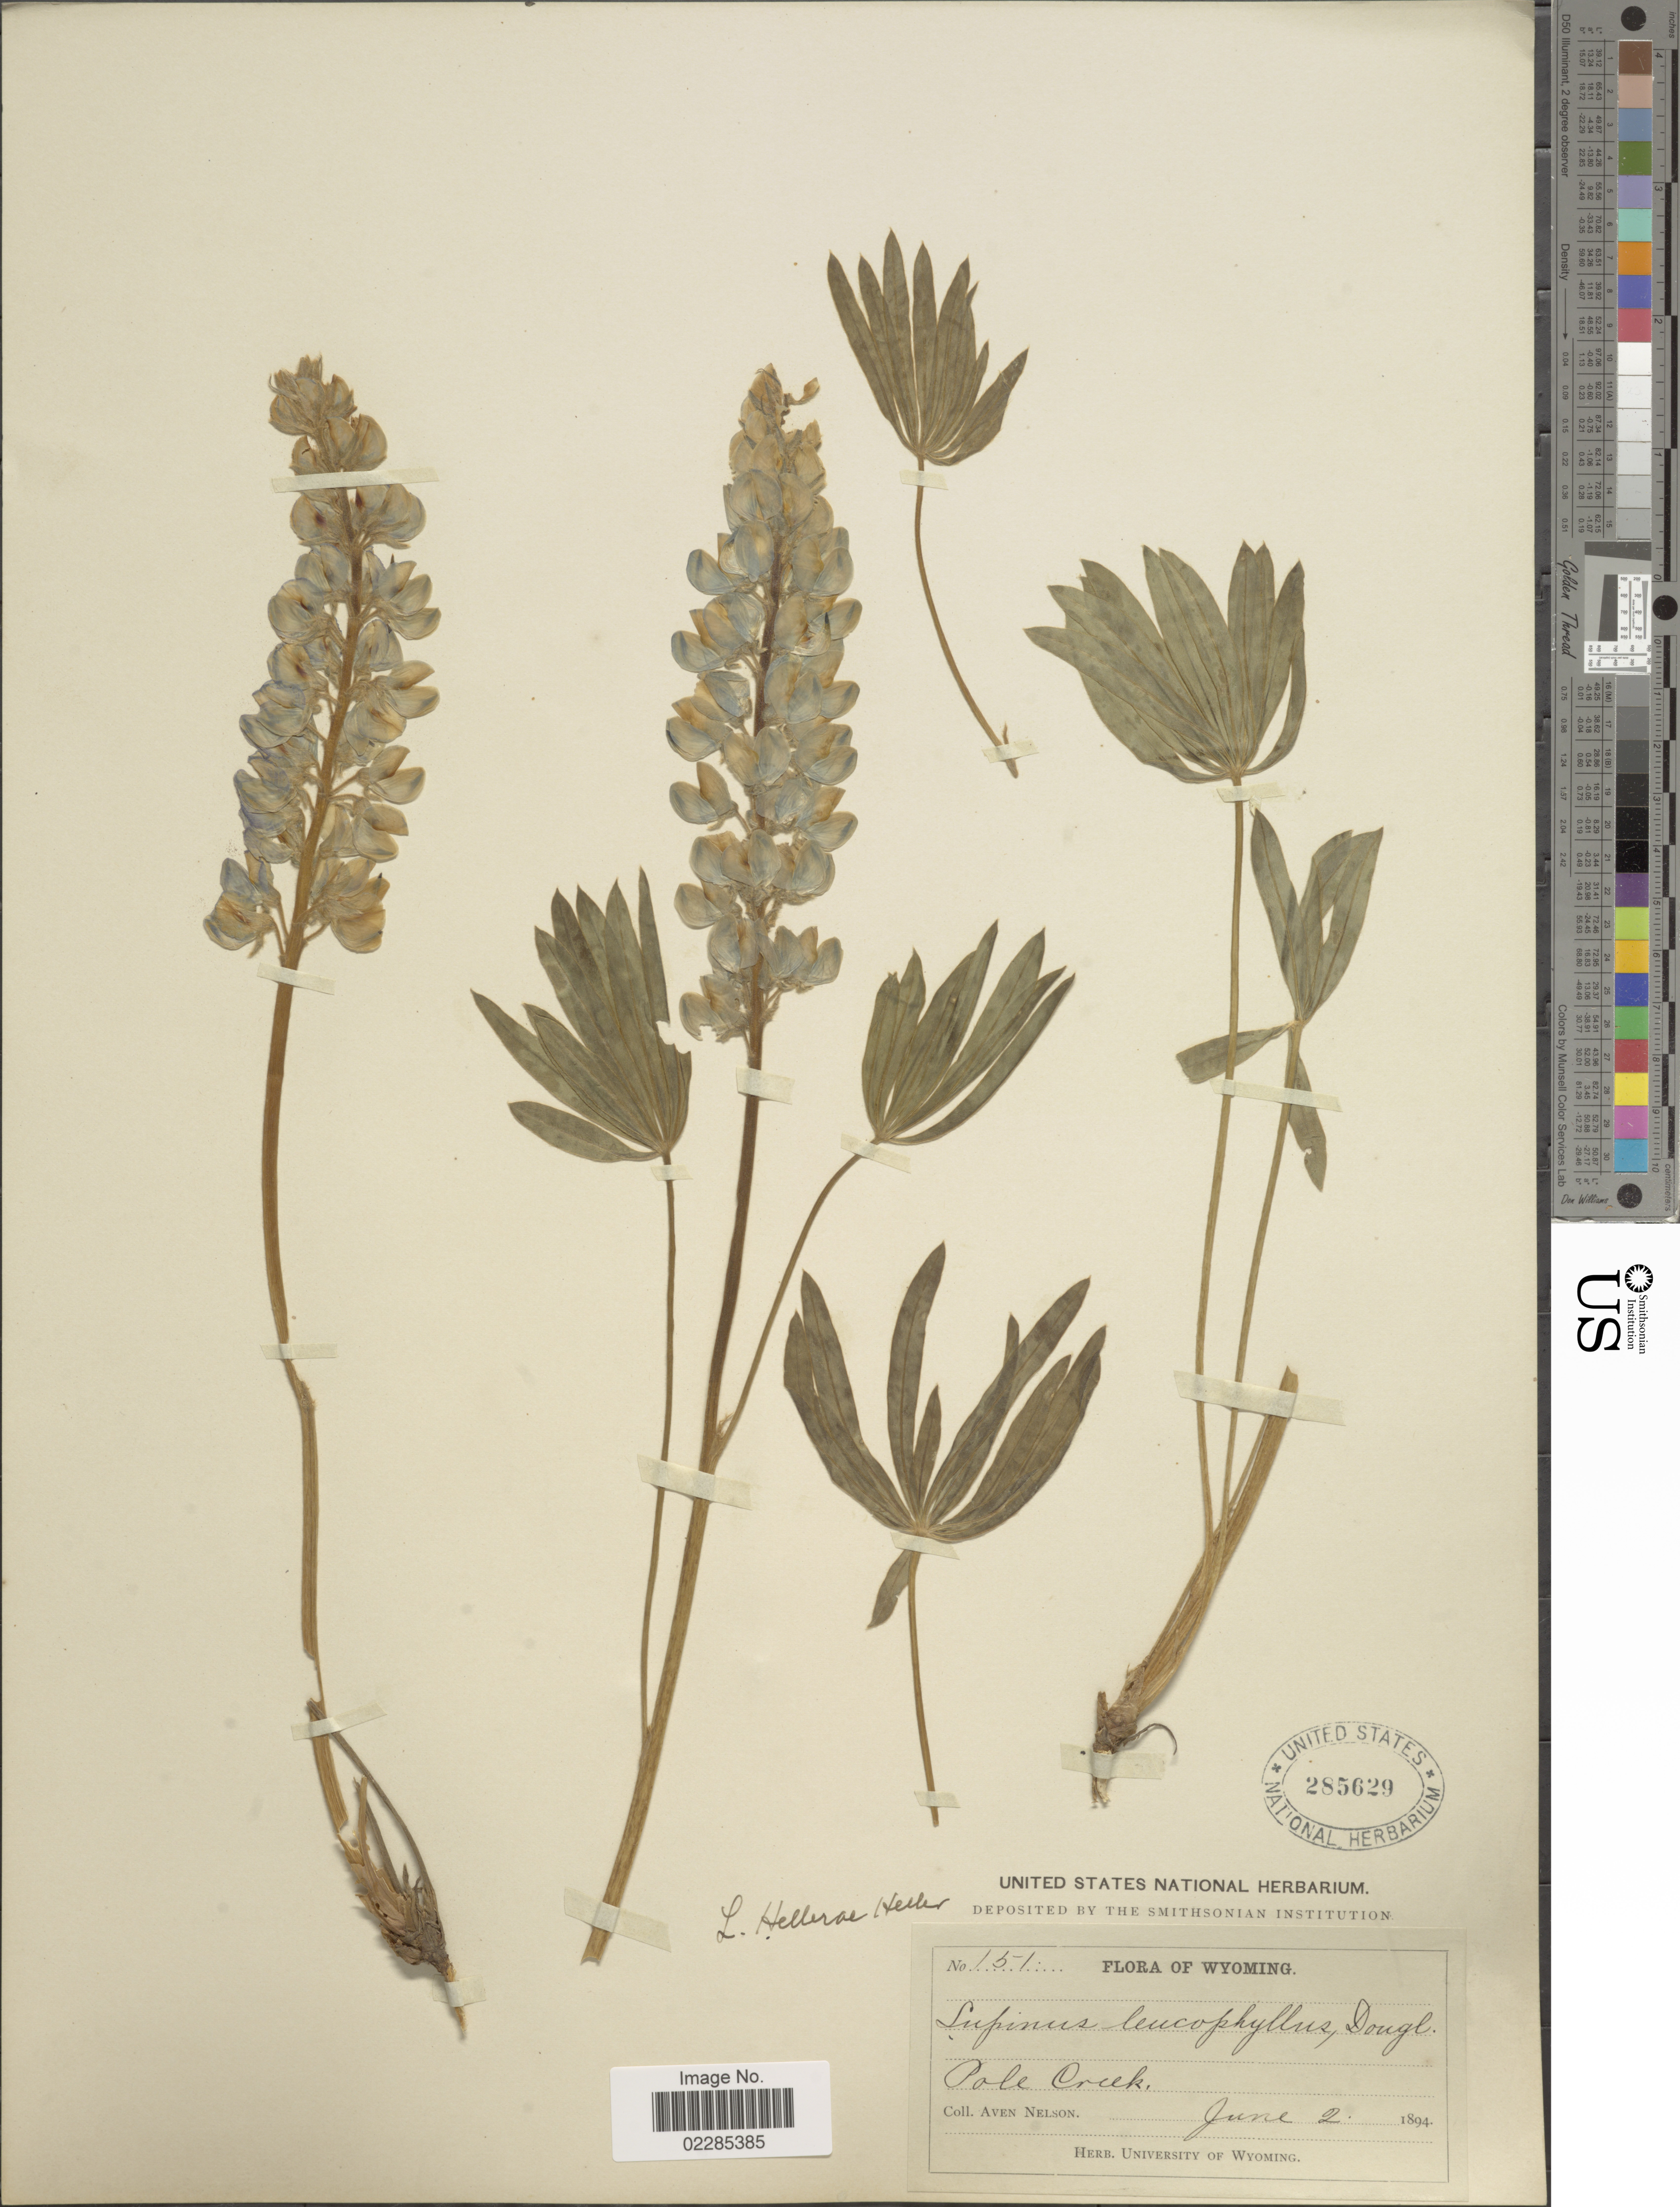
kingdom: Plantae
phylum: Tracheophyta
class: Magnoliopsida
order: Fabales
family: Fabaceae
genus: Lupinus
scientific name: Lupinus hellerae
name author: A. Heller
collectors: A. Nelson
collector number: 151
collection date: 1894-06-02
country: United States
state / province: Wyoming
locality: Pole Creek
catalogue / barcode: US 285629